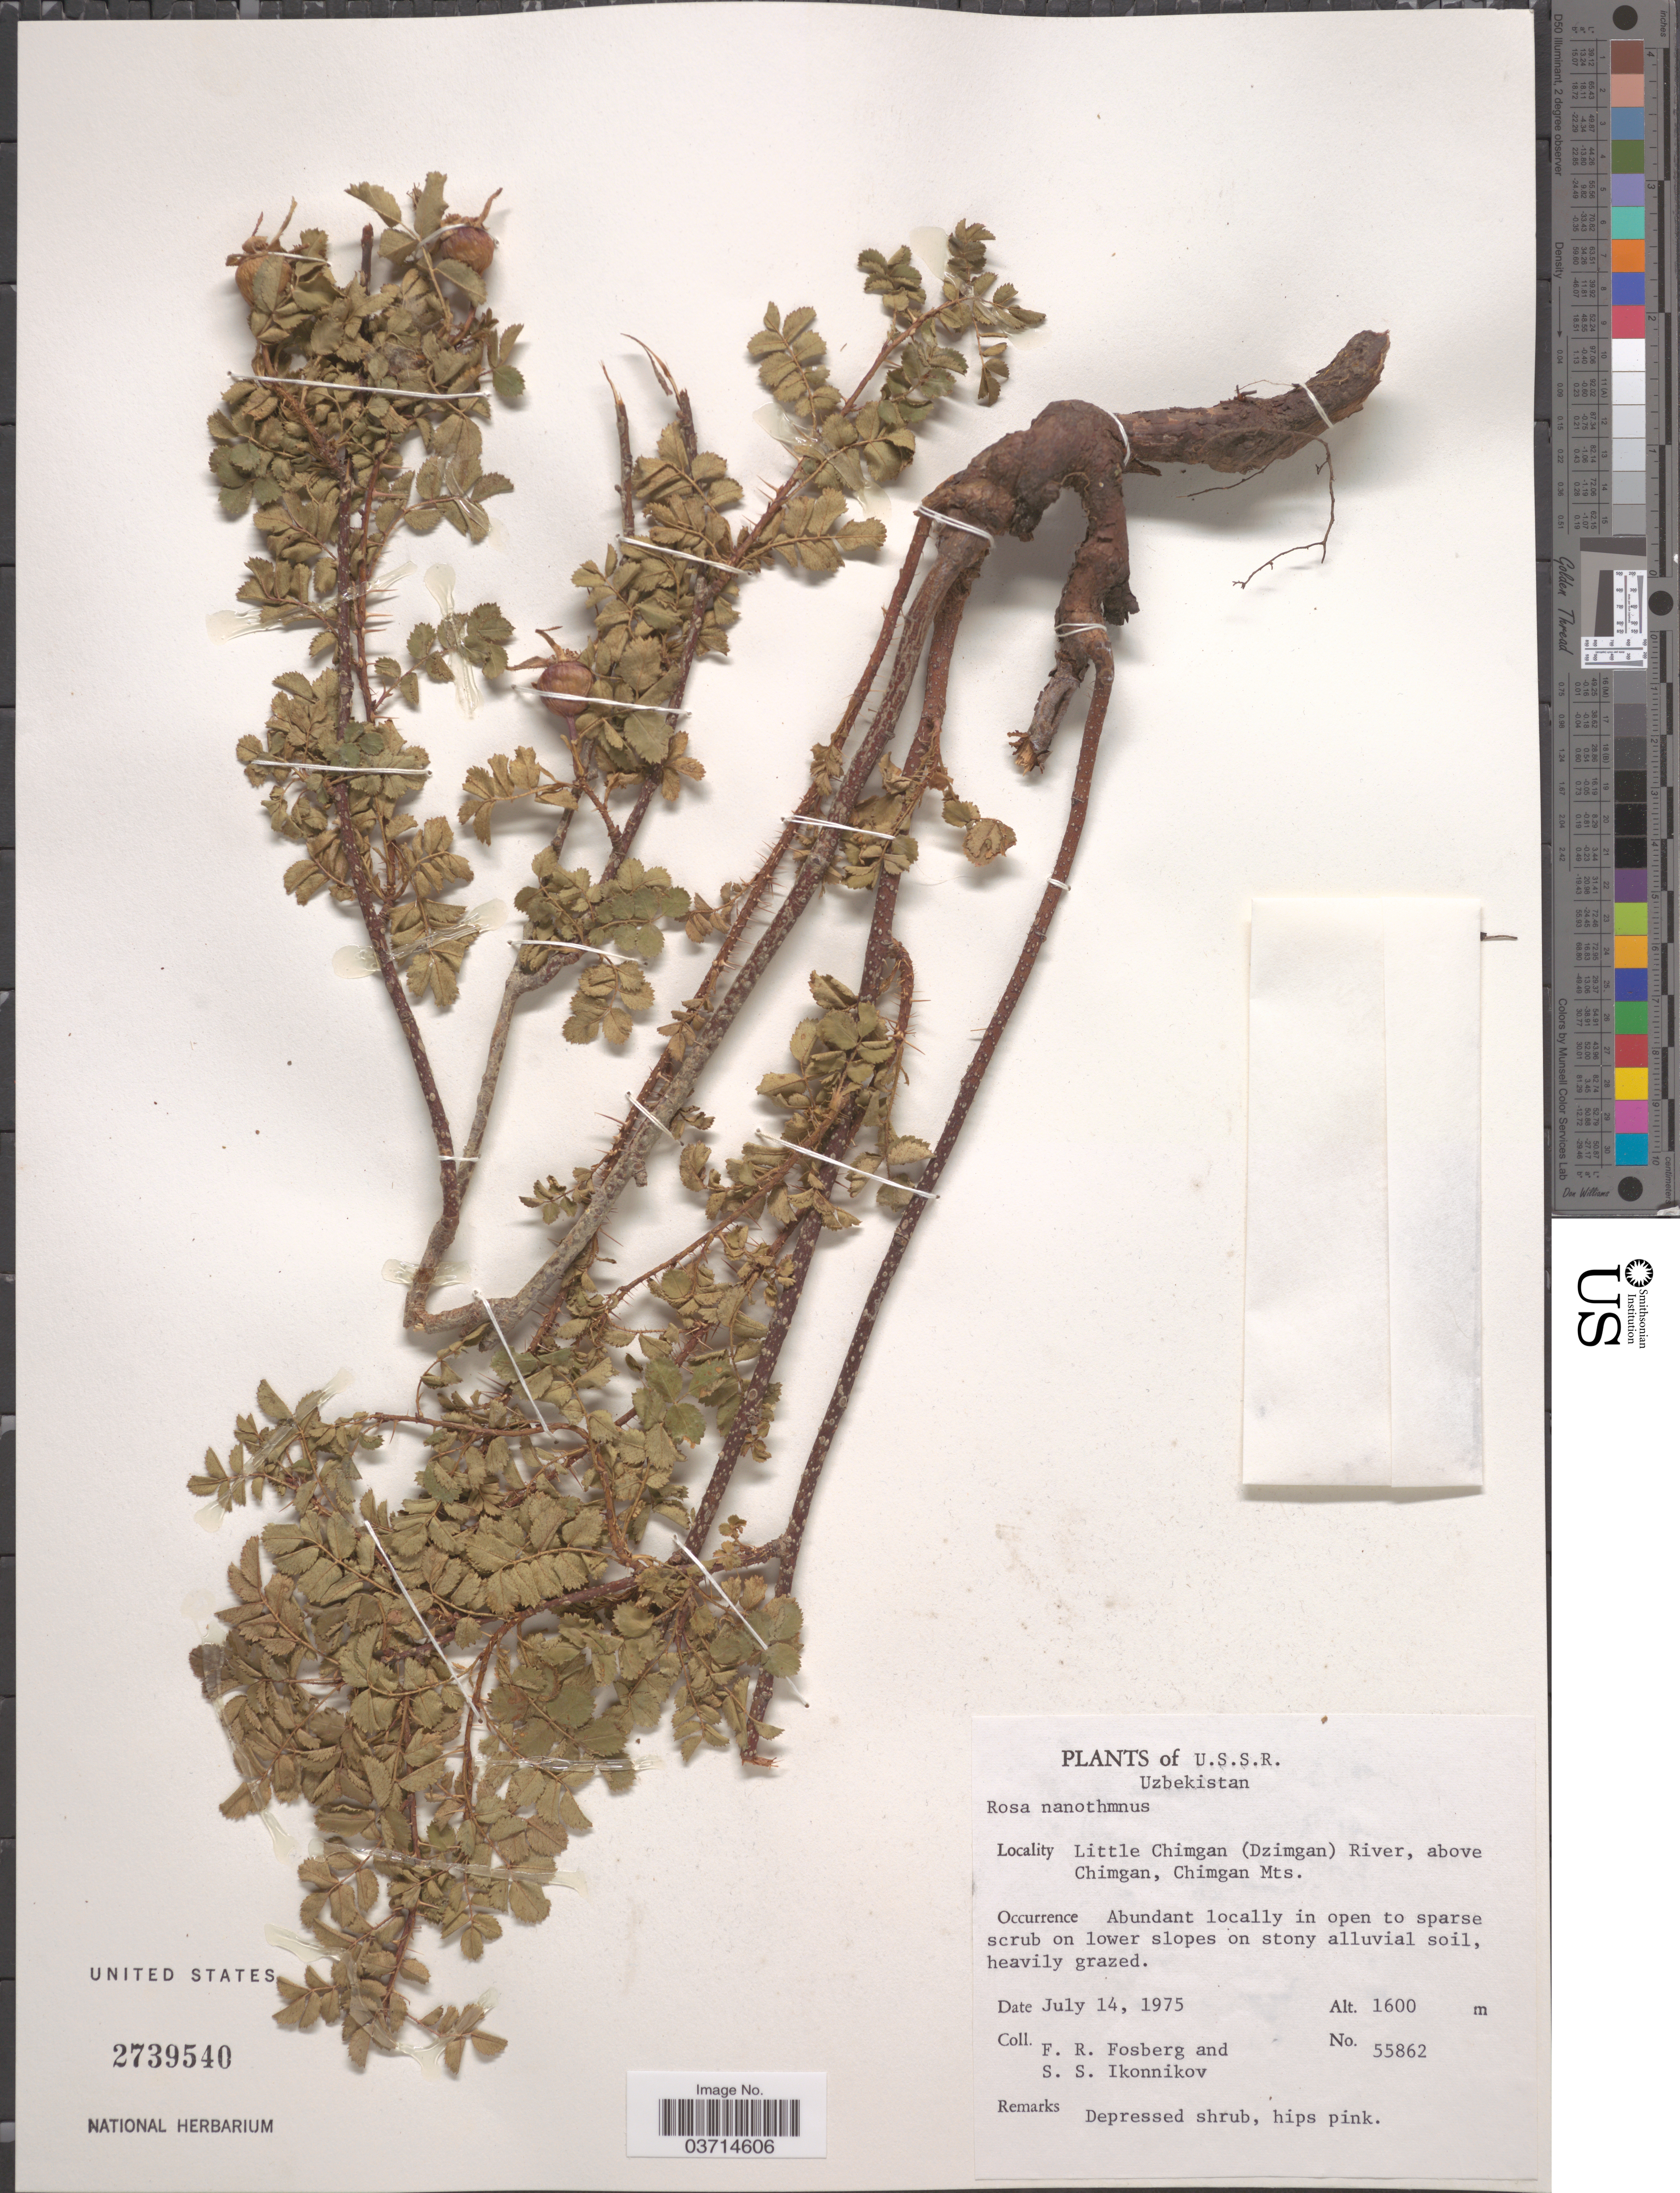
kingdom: Plantae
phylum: Tracheophyta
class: Magnoliopsida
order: Rosales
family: Rosaceae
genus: Rosa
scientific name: Rosa nanothamnus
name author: Boulenger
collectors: F. R. Fosberg & S. Ikonnikov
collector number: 55862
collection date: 1975-07-14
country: Uzbekistan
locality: U.S.S.R. Little Chimgan (Dzimgan) River, above Chimgan, Chimgan Mts.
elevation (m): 1600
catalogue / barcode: US 2739540